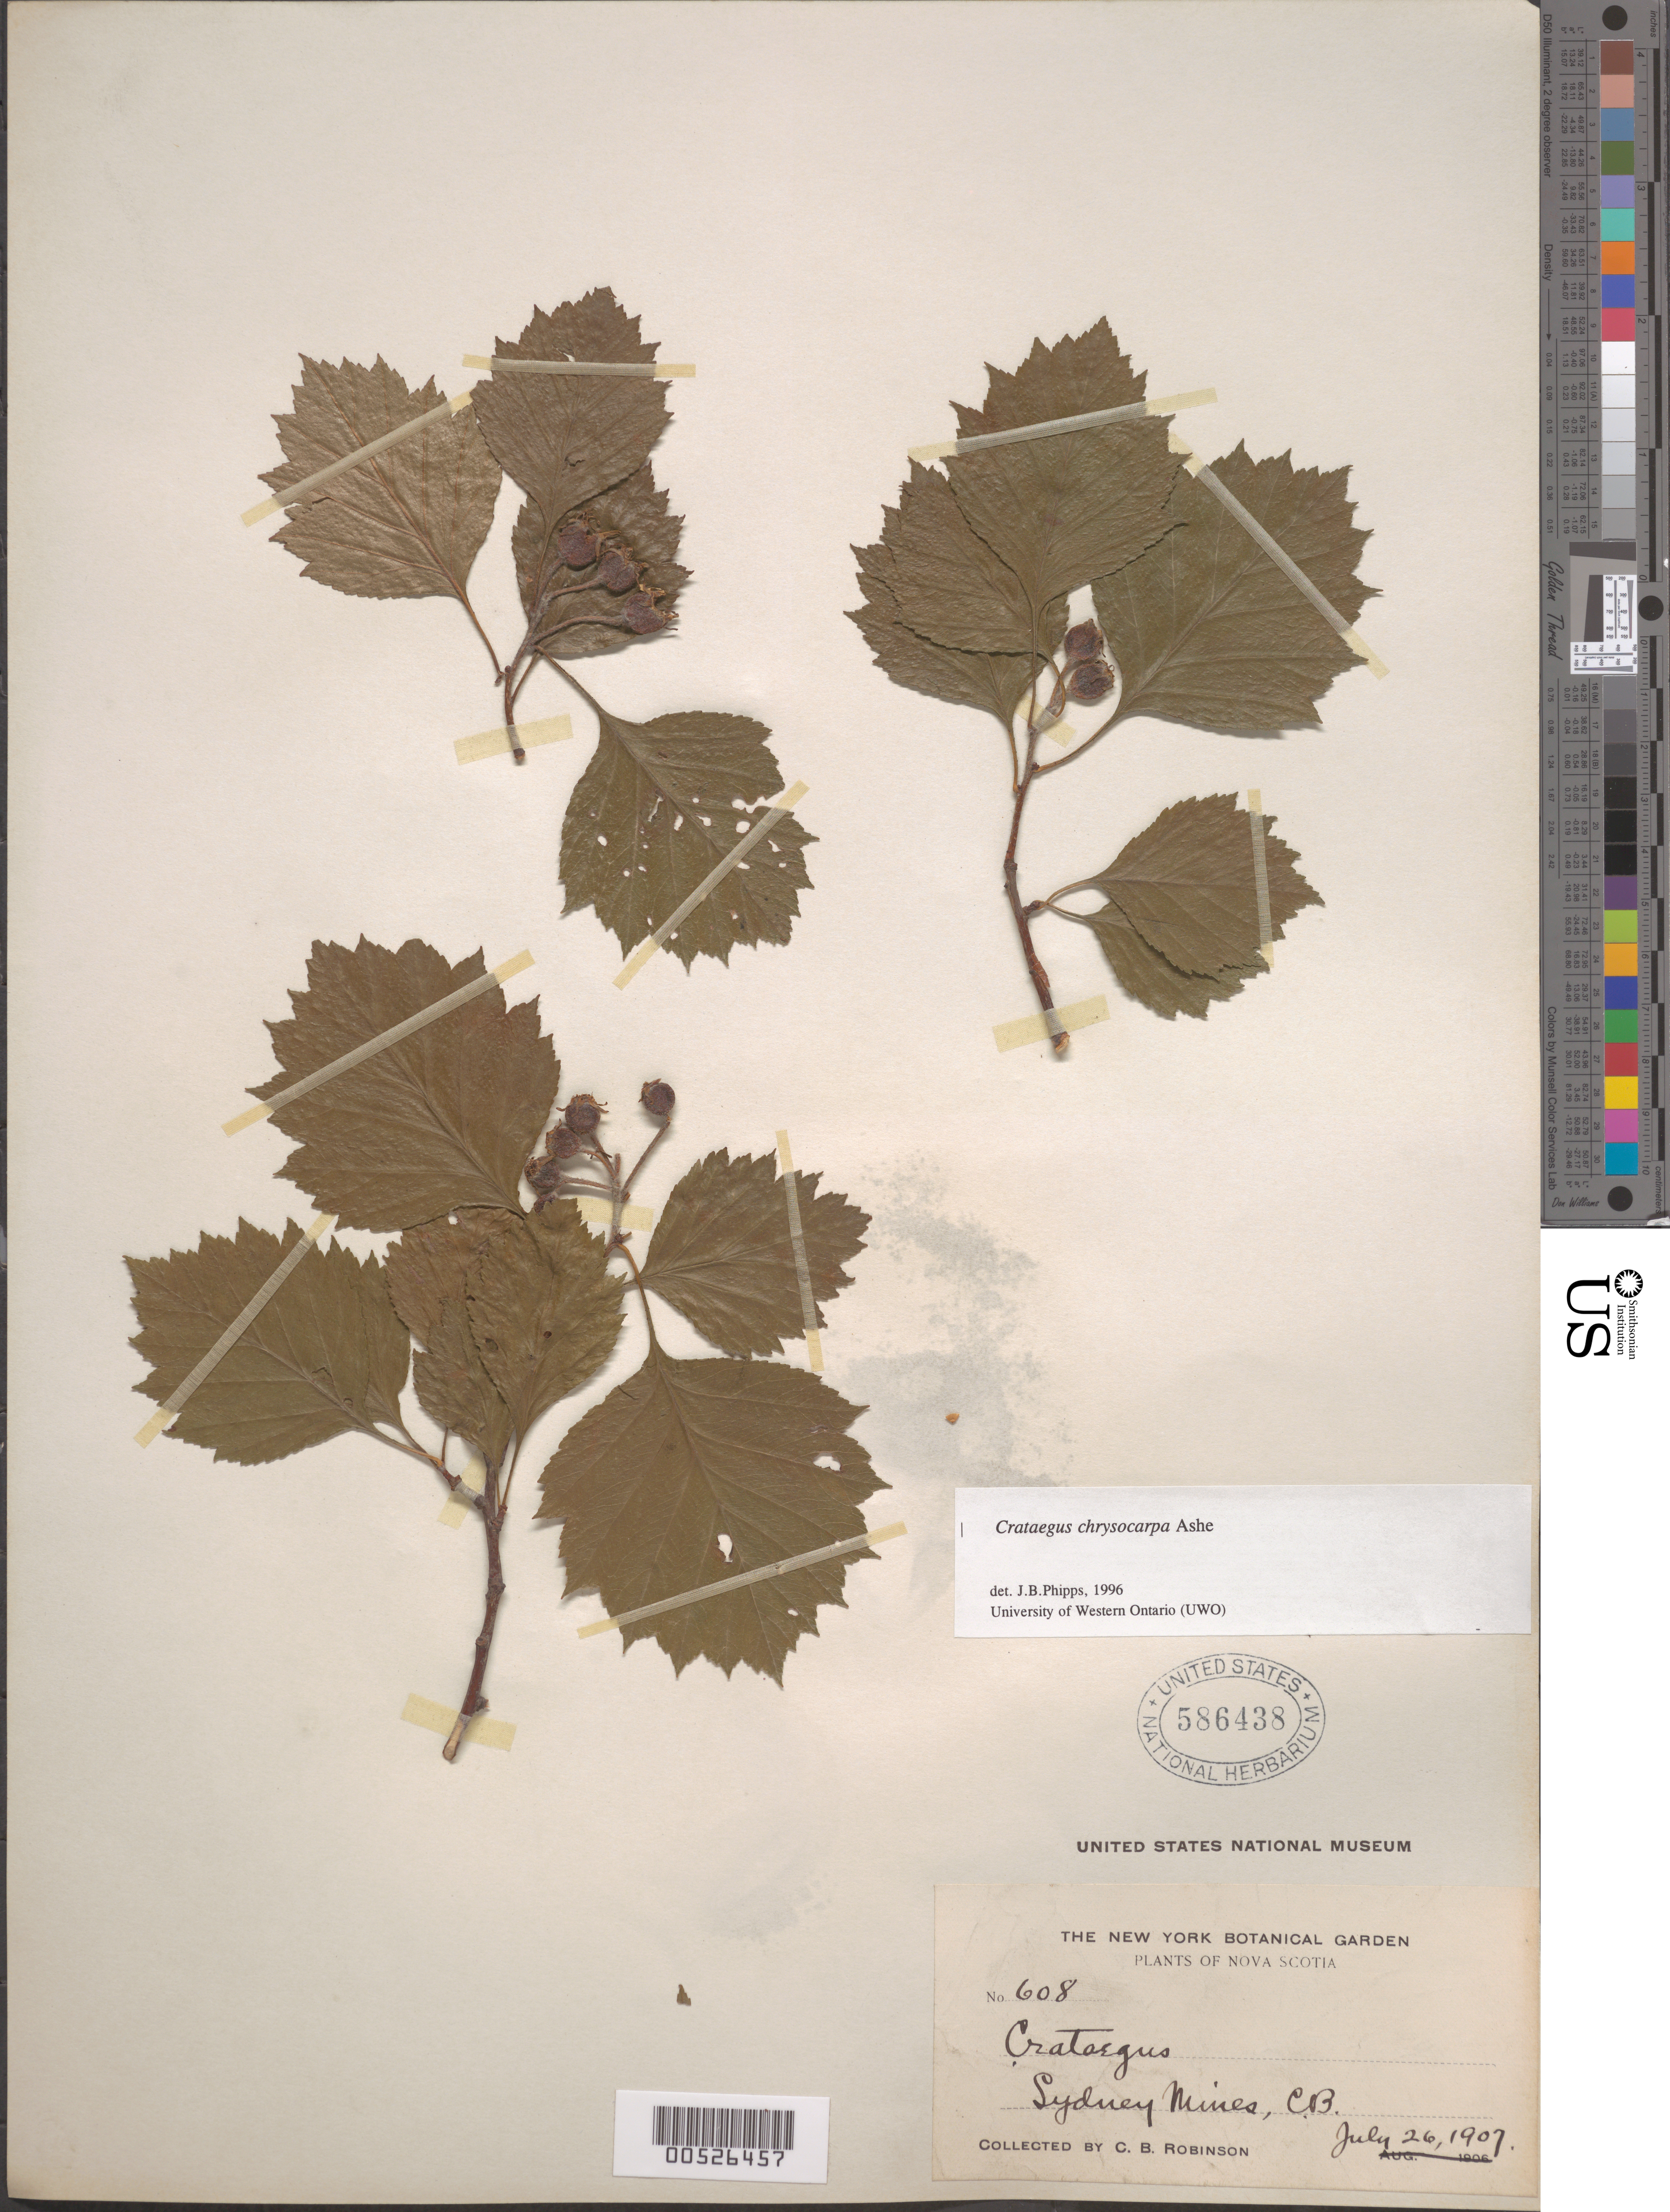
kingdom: Plantae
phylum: Tracheophyta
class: Magnoliopsida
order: Rosales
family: Rosaceae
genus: Crataegus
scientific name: Crataegus chrysocarpa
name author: Ashe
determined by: Phipps, James B., (UWO), University of Western Ontario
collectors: C. Robinson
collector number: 608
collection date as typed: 26 Jul 1907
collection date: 1907-07-26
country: Canada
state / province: Nova Scotia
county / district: Cape Breton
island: Cape Breton Island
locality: Sydney Mines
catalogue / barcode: US 586438